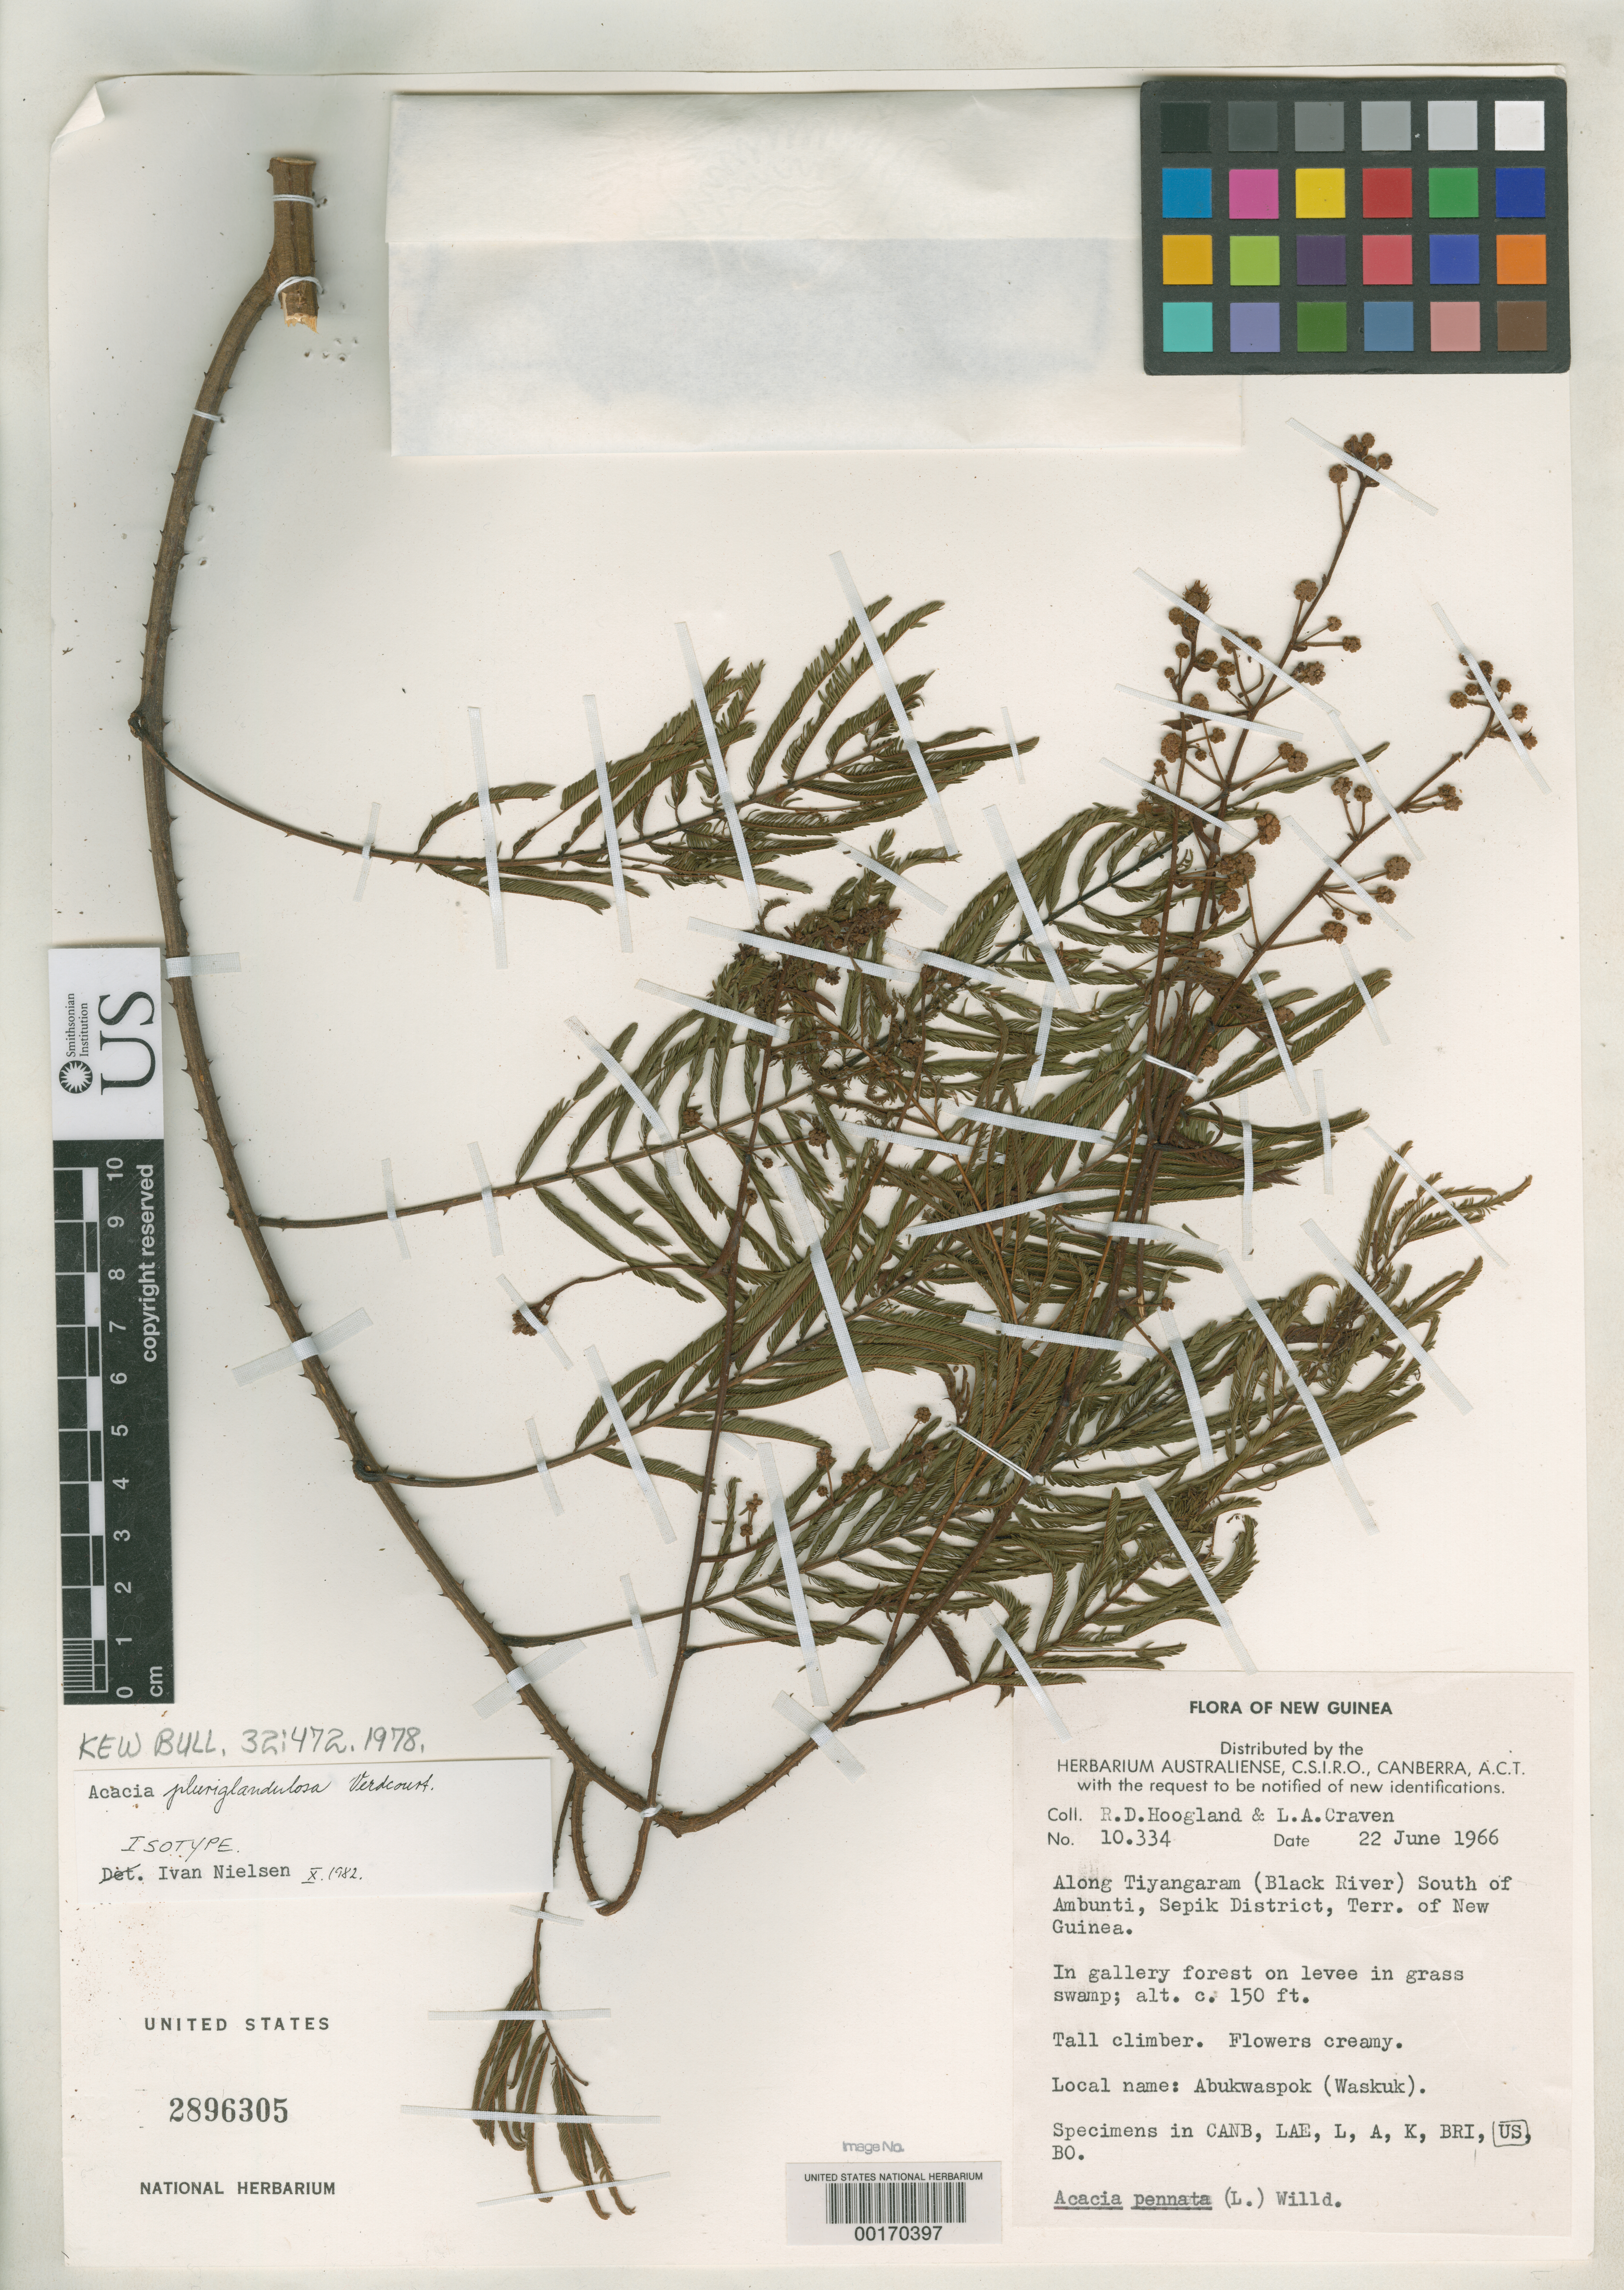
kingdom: Plantae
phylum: Tracheophyta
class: Magnoliopsida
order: Fabales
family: Fabaceae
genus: Acacia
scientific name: Acacia pluriglandulosa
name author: Verdc.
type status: Isotype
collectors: R. D. Hoogland & L. A. Craven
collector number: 10334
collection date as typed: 22 Jun 1966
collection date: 1966-06-22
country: Papua New Guinea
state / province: Sepik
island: New Guinea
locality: Along Tiyangaram (Black River), S of Ambunti.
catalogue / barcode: US 2896305